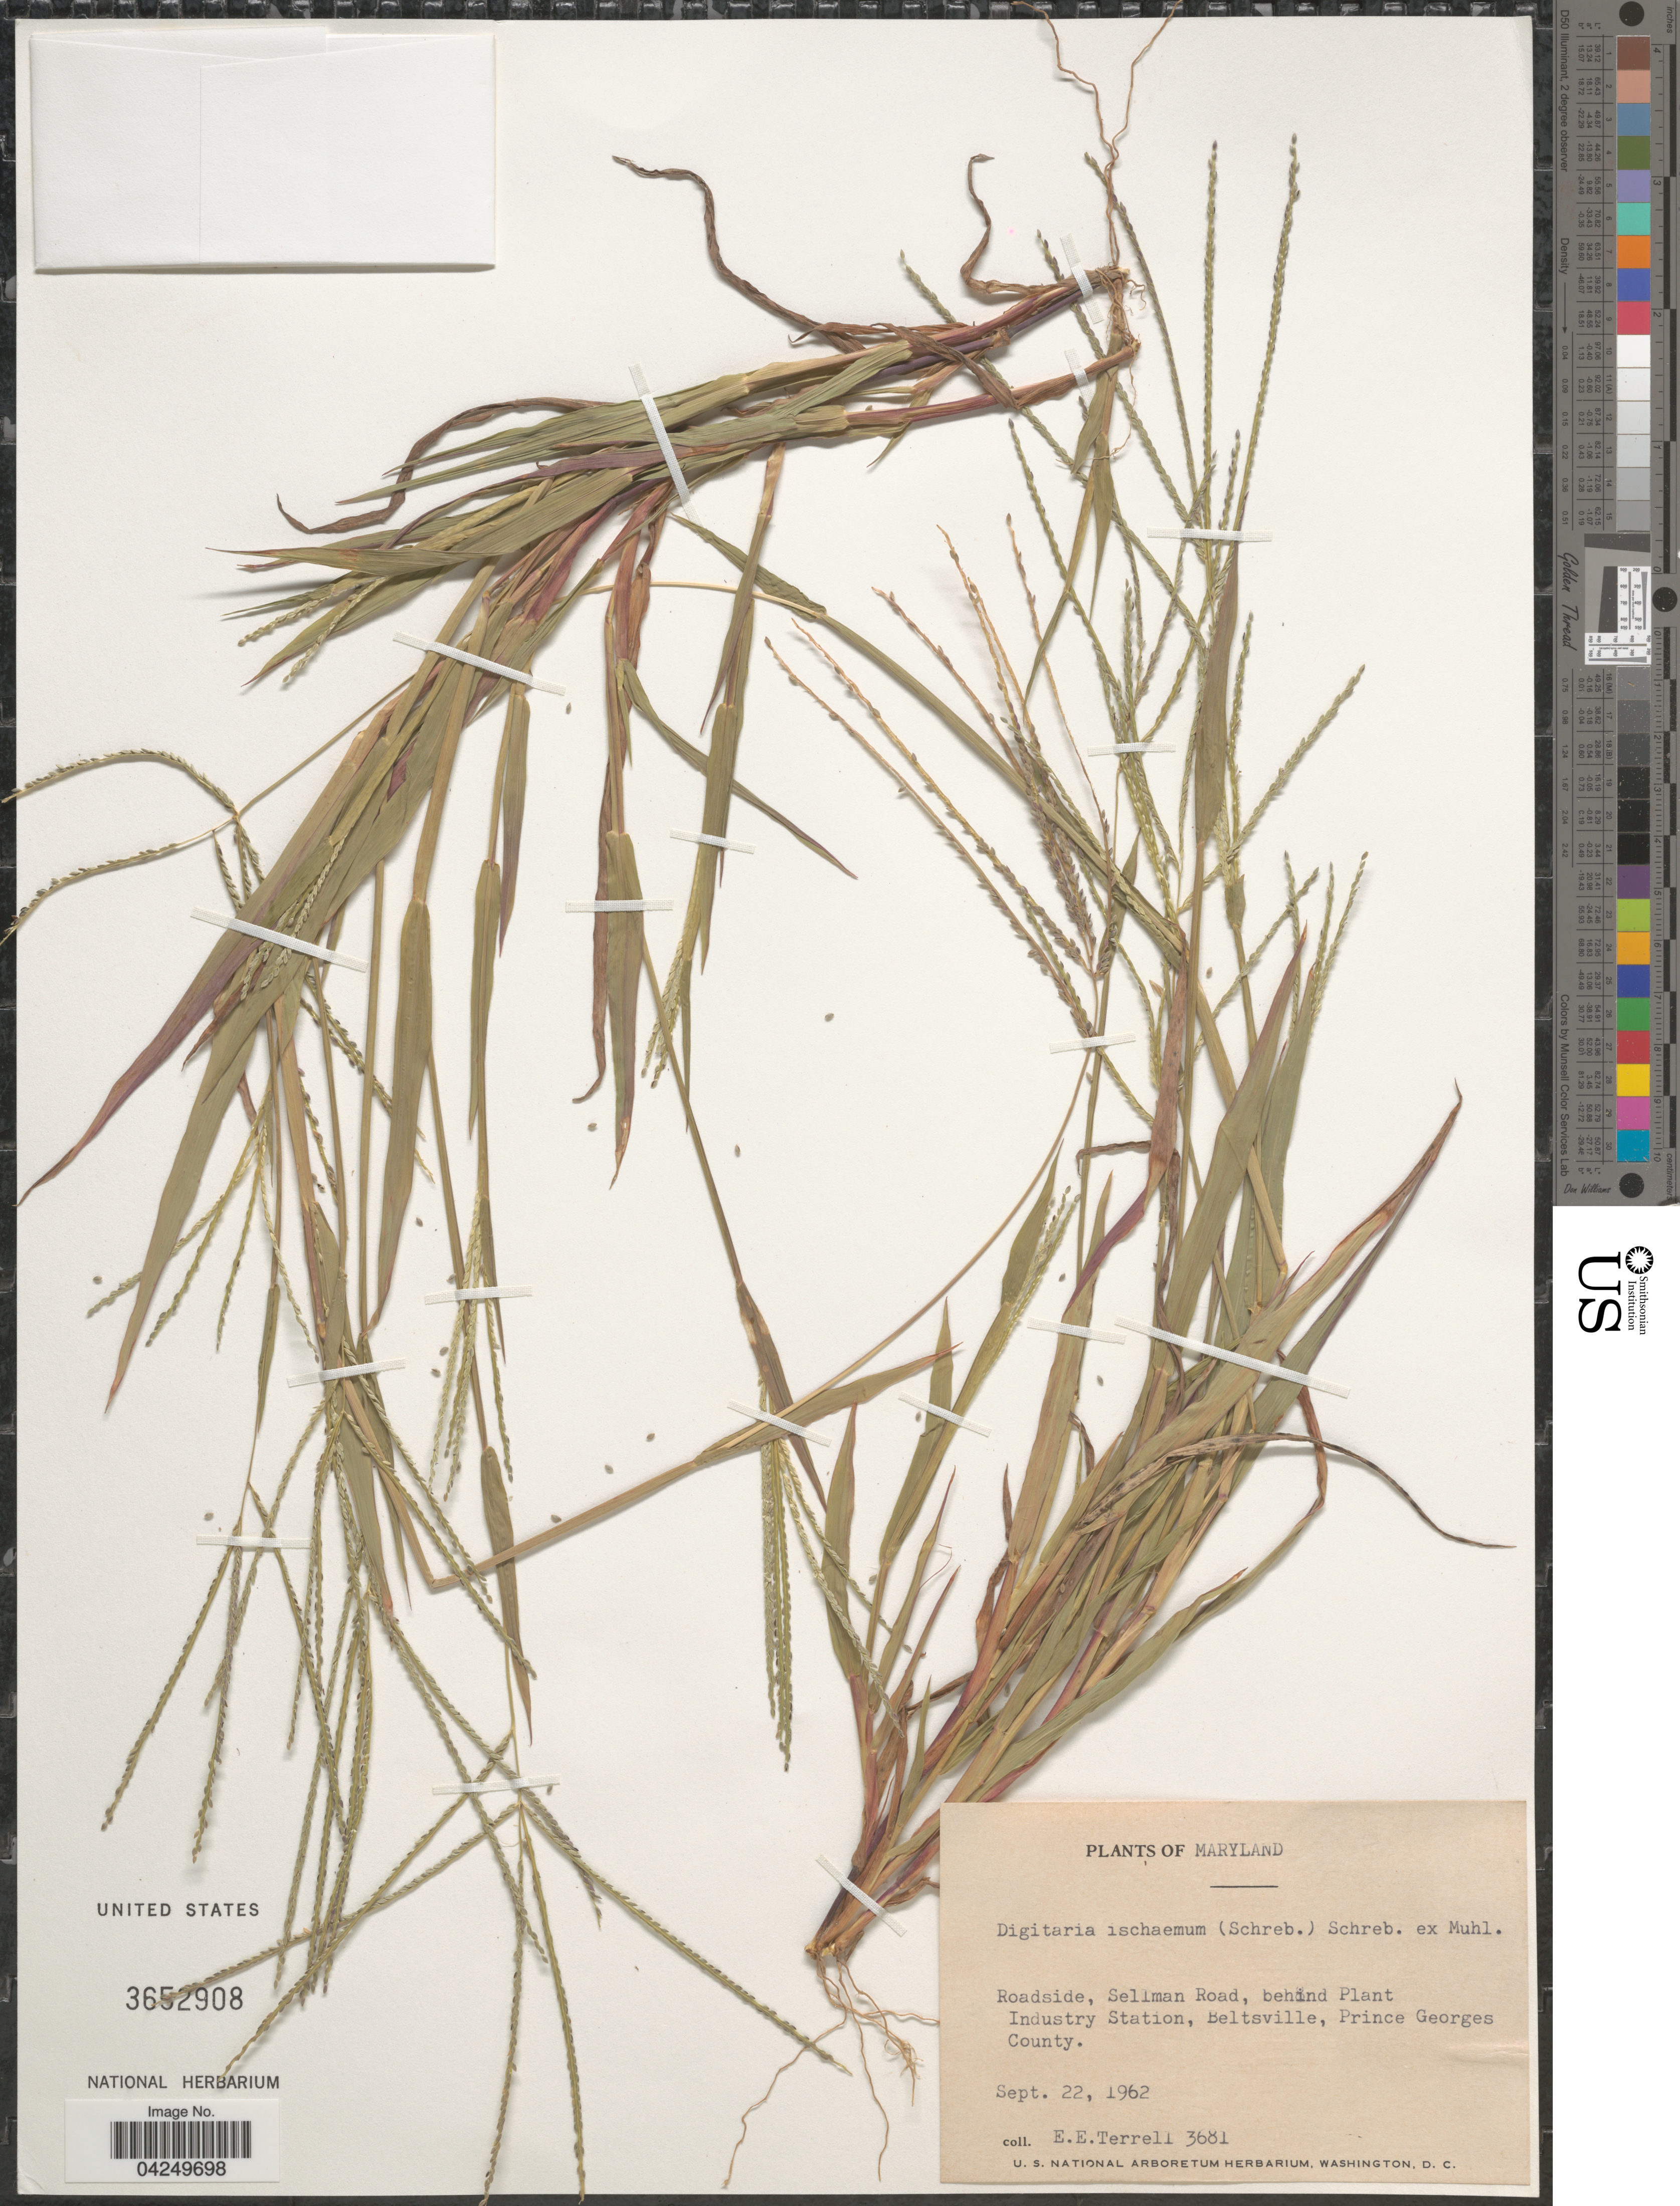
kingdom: Plantae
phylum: Tracheophyta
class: Liliopsida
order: Poales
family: Poaceae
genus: Digitaria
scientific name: Digitaria ischaemum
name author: (Schreber) Schreber ex Muhl.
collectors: E. E. Terrell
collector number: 3681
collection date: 1962-09-22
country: United States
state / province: Maryland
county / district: Prince George's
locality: Roadside, Sellman Road, behind Plant Industry Station, Beltsville, Prince Georges County.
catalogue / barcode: US 3652908